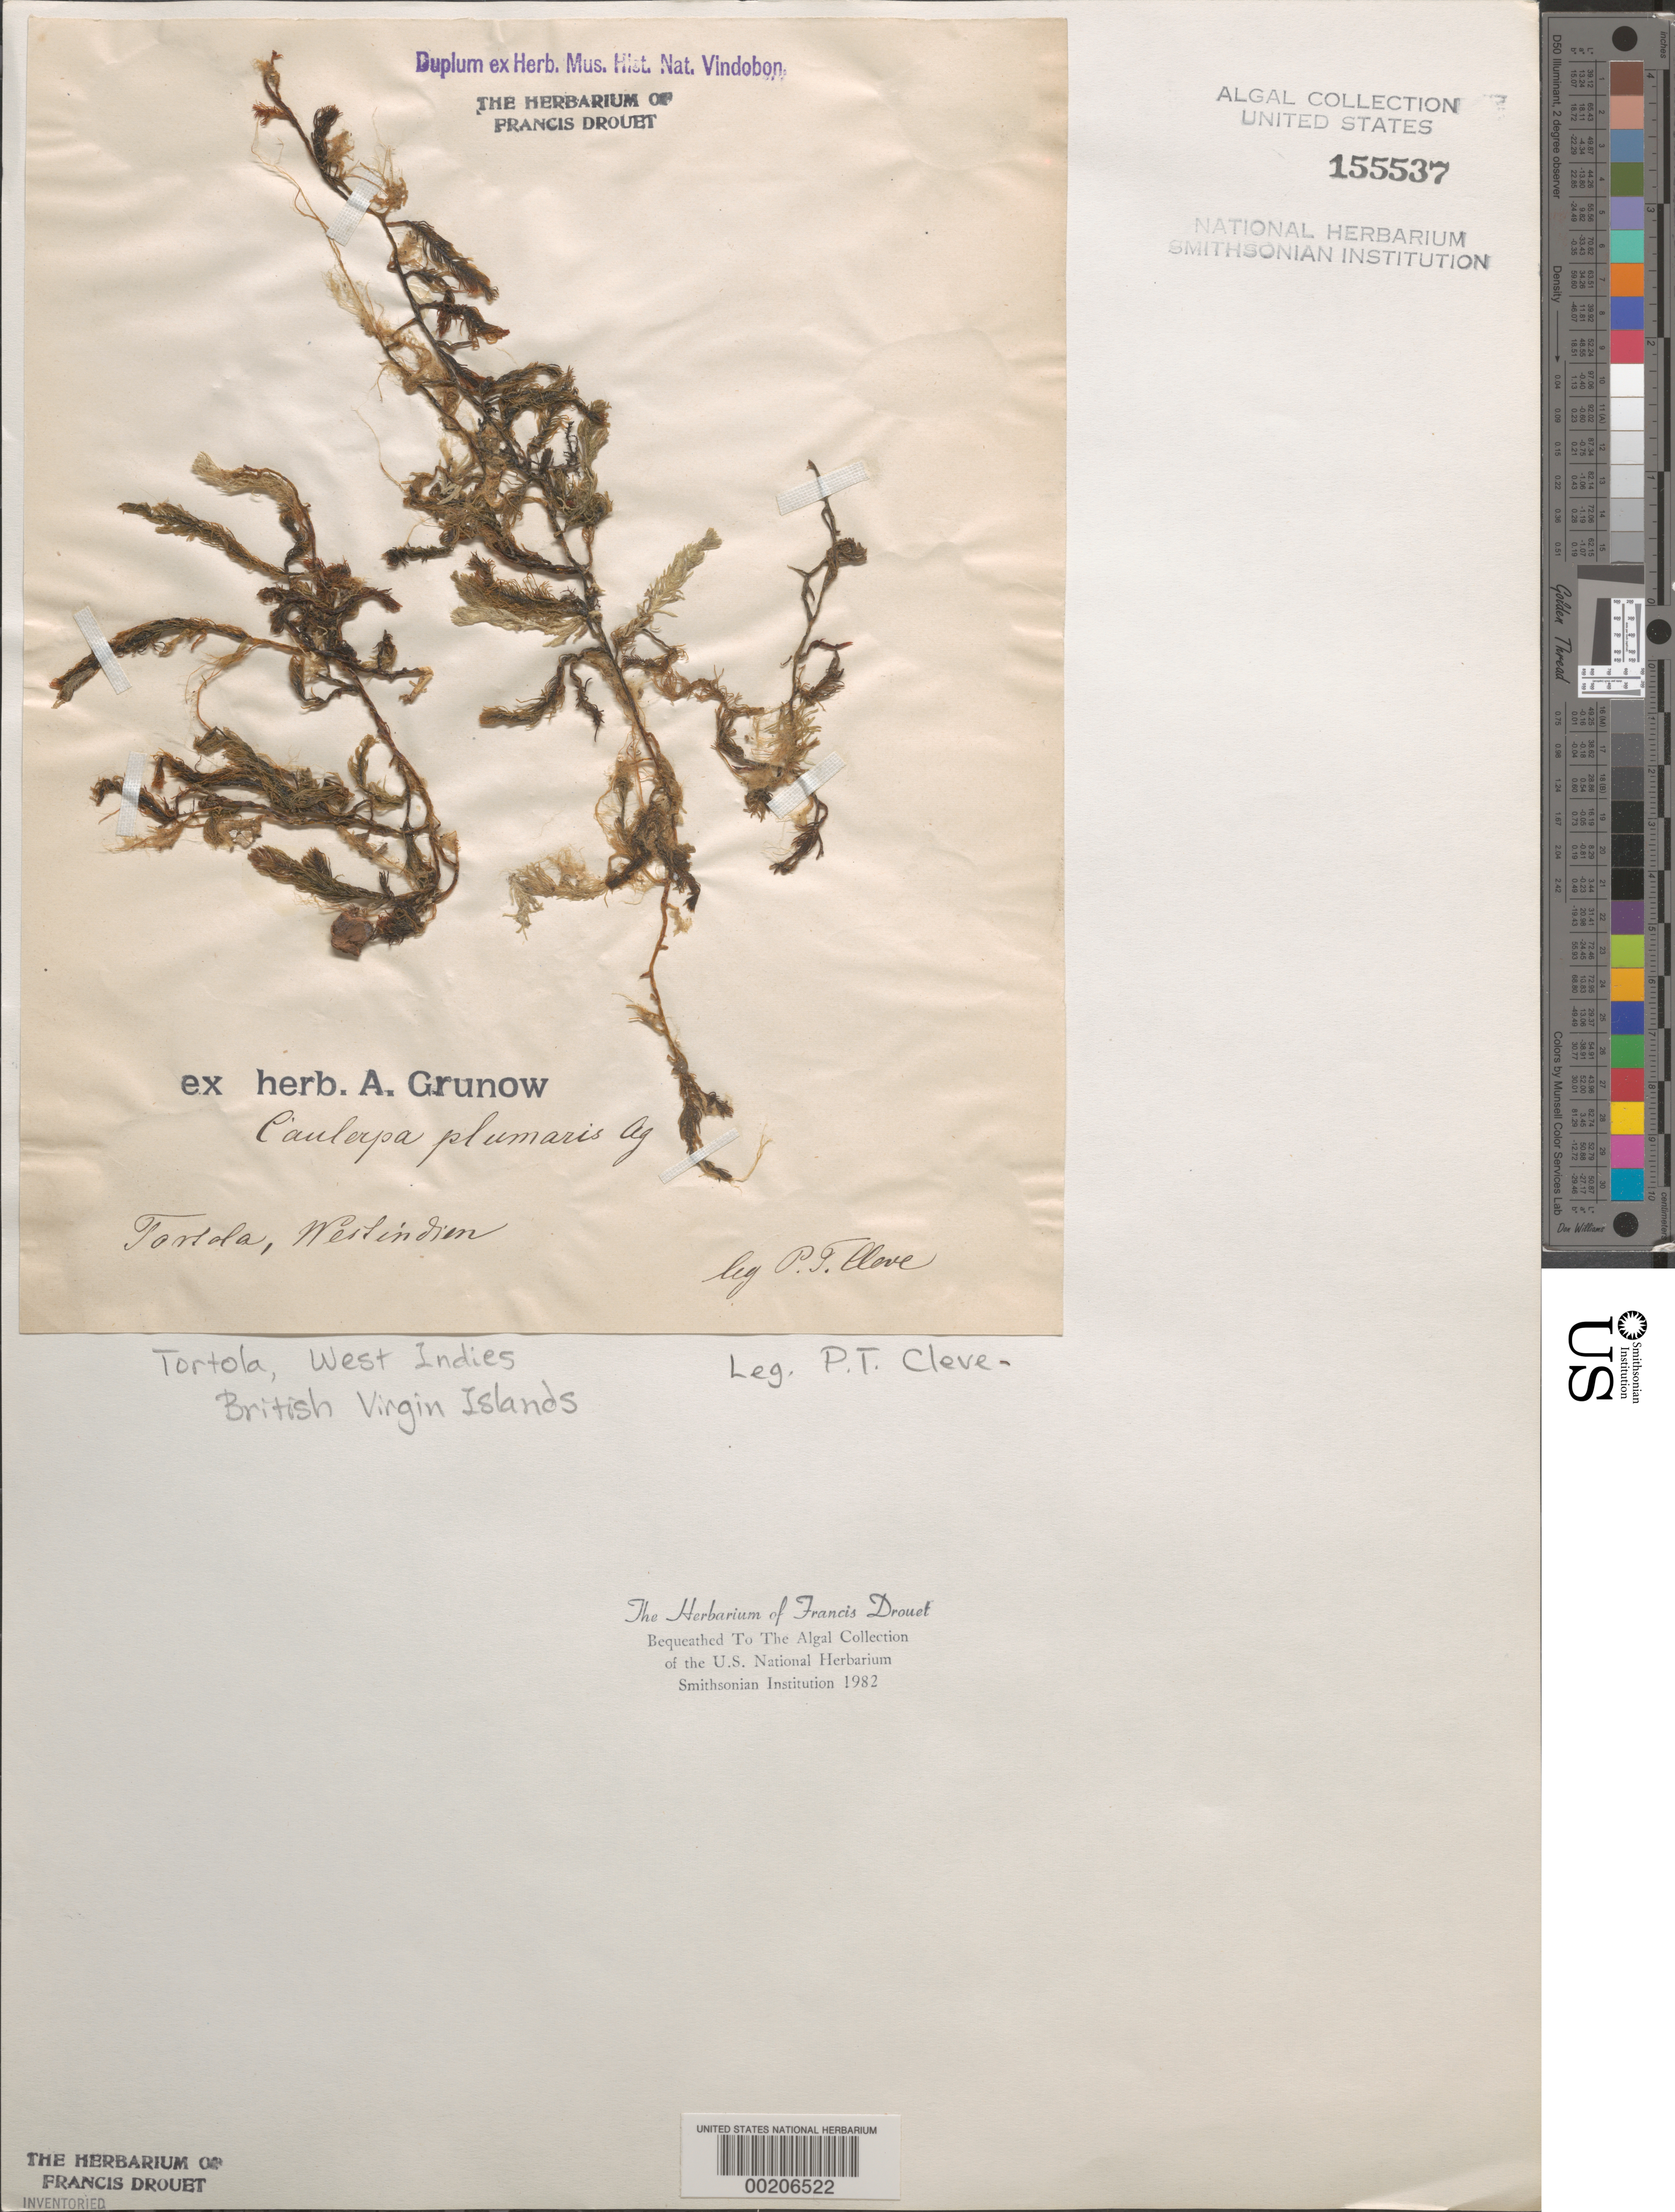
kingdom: Plantae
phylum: Chlorophyta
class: Ulvophyceae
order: Bryopsidales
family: Caulerpaceae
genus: Caulerpa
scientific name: Caulerpa sertularioides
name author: (S.G. Gmel.) M. Howe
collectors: P. Cleve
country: British Virgin Islands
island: Tortola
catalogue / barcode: US 155537